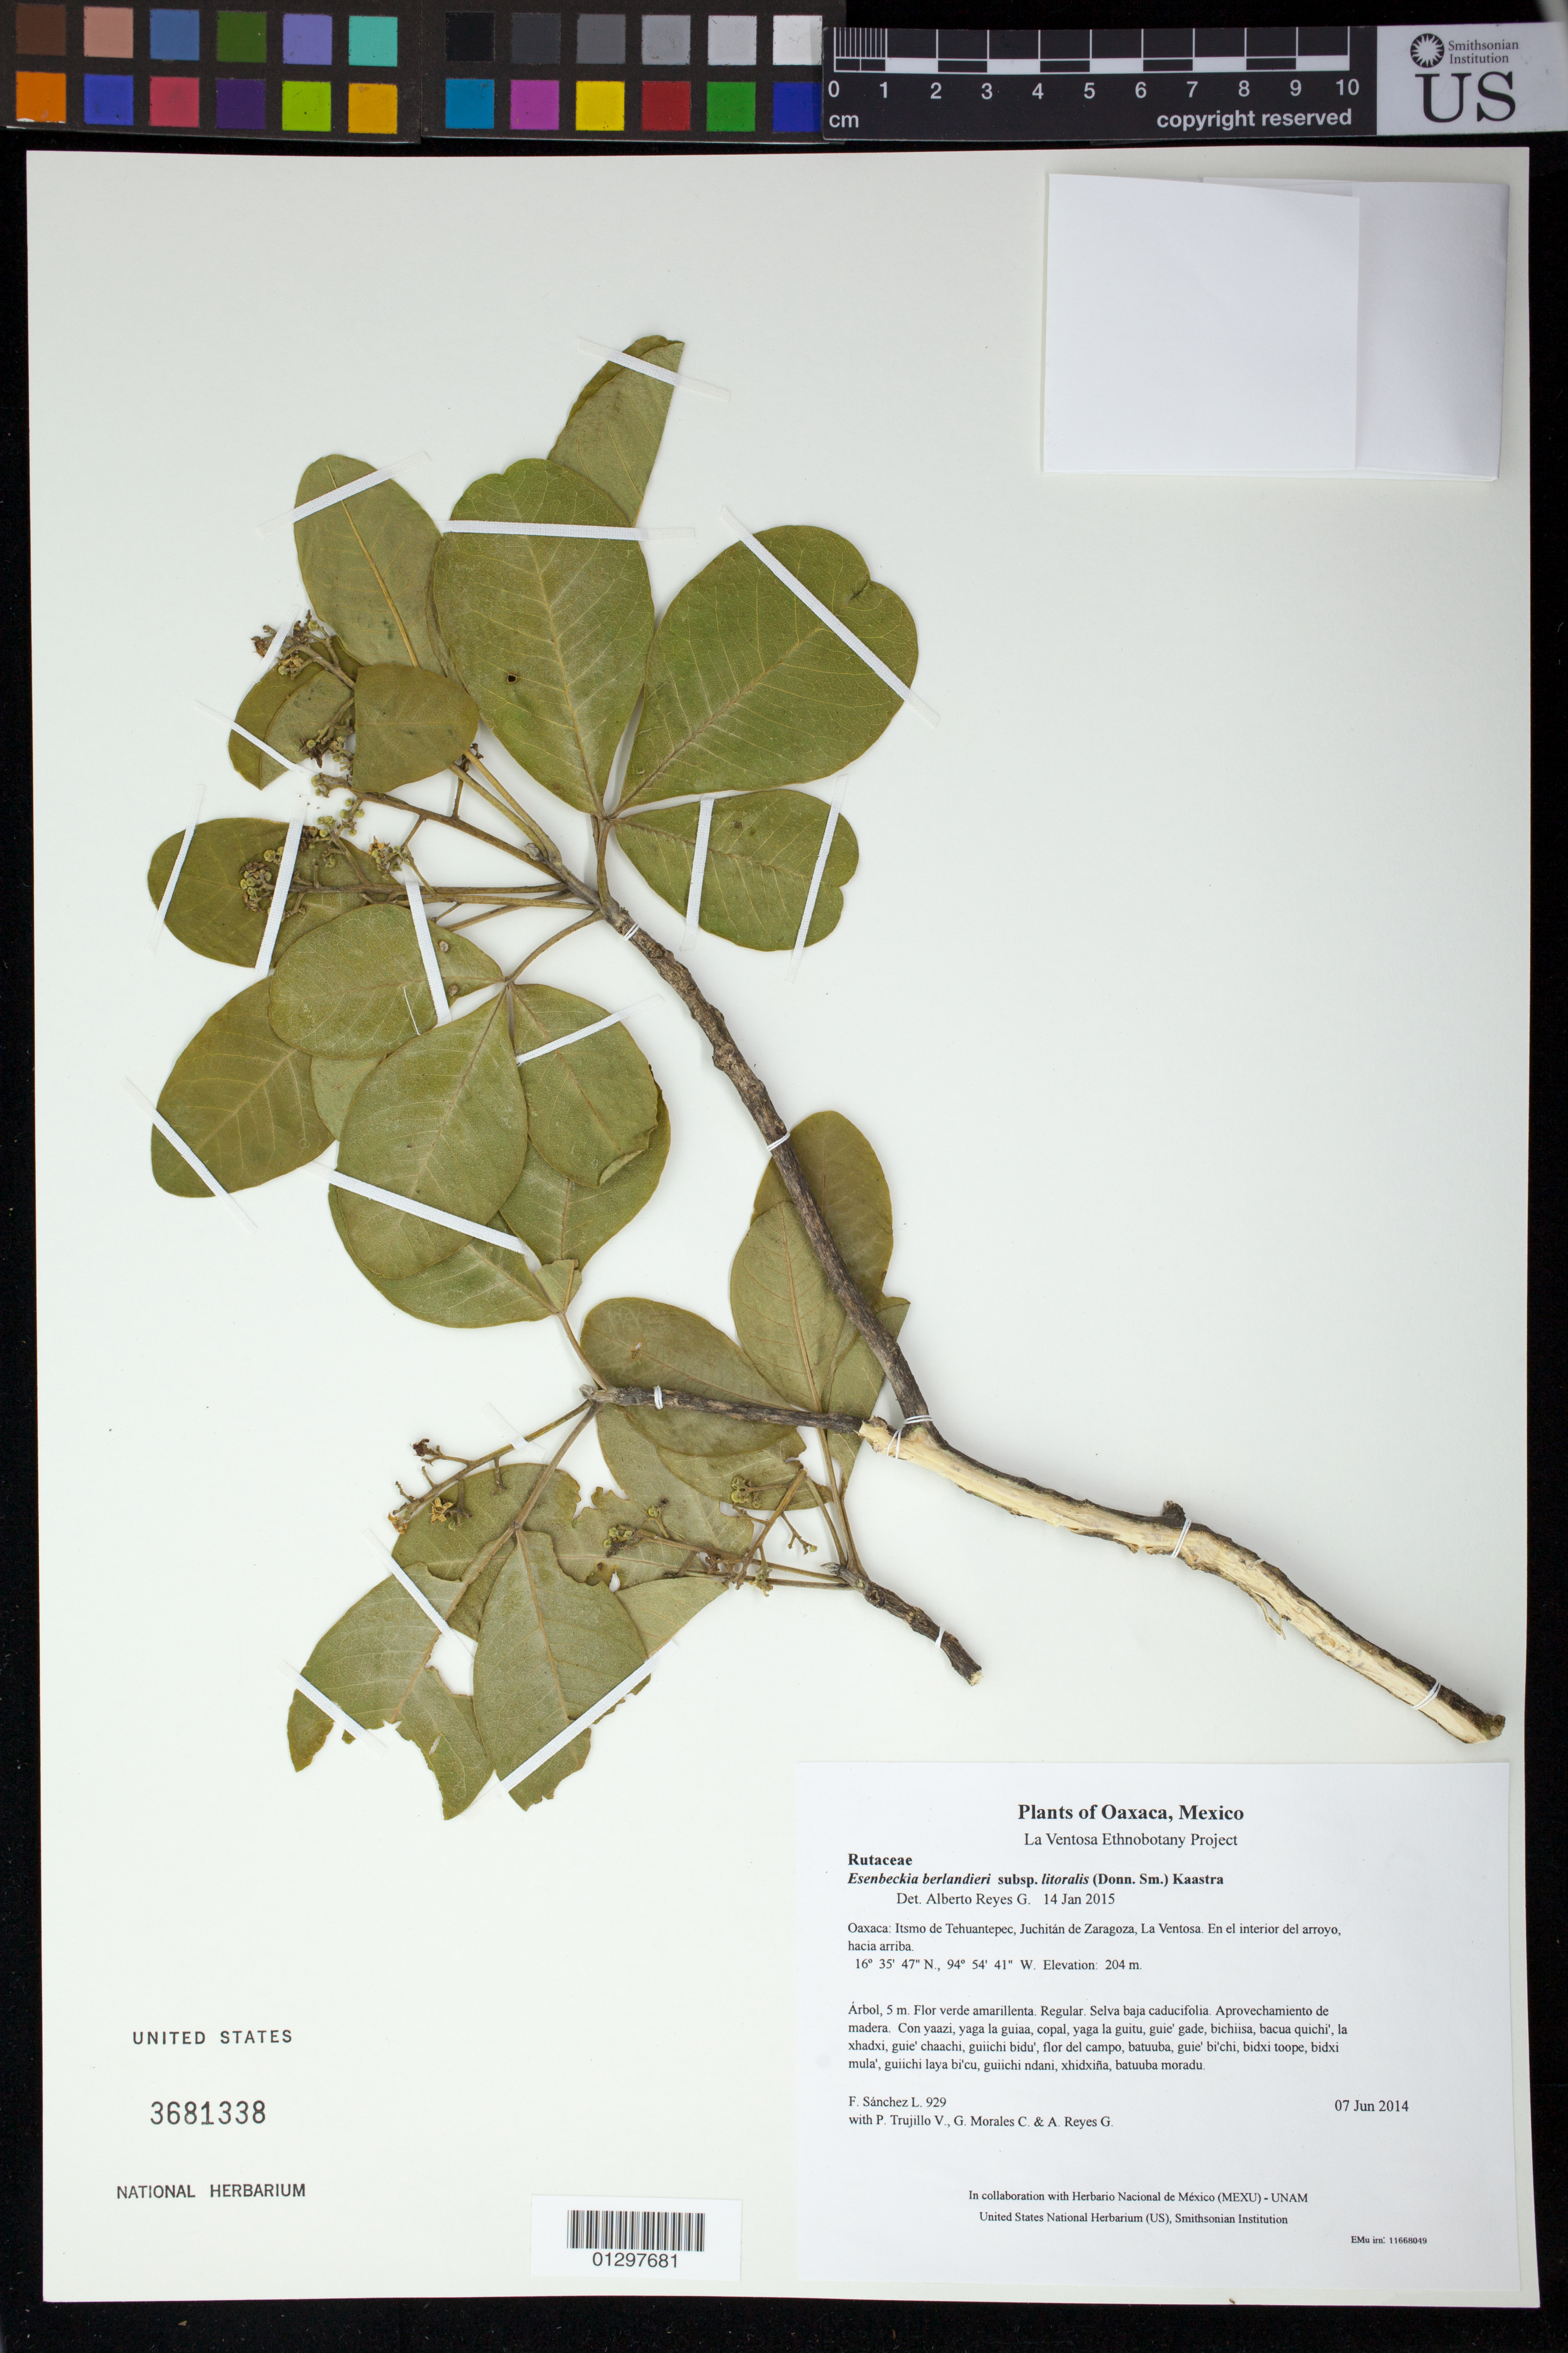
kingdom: Plantae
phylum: Tracheophyta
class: Magnoliopsida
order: Sapindales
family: Rutaceae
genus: Esenbeckia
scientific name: Esenbeckia sp.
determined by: Ramos, C.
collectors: F. Sánchez L., P. Trujillo V., G. Morales C. & A. Reyes G.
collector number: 929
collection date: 2014-06-07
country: Mexico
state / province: Oaxaca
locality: Itsmo de Tehuantepec, Juchitán de Zaragoza, La Ventosa. En el interior del arroyo, hacia arriba.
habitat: Selva baja caducifolia. Aprovechamiento de madera.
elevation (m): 204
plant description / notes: JEBOT, MEXU, SERO, US; Yaga. 5 m. Guie' naga' naguchi ga. Nuu.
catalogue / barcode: US 3681338